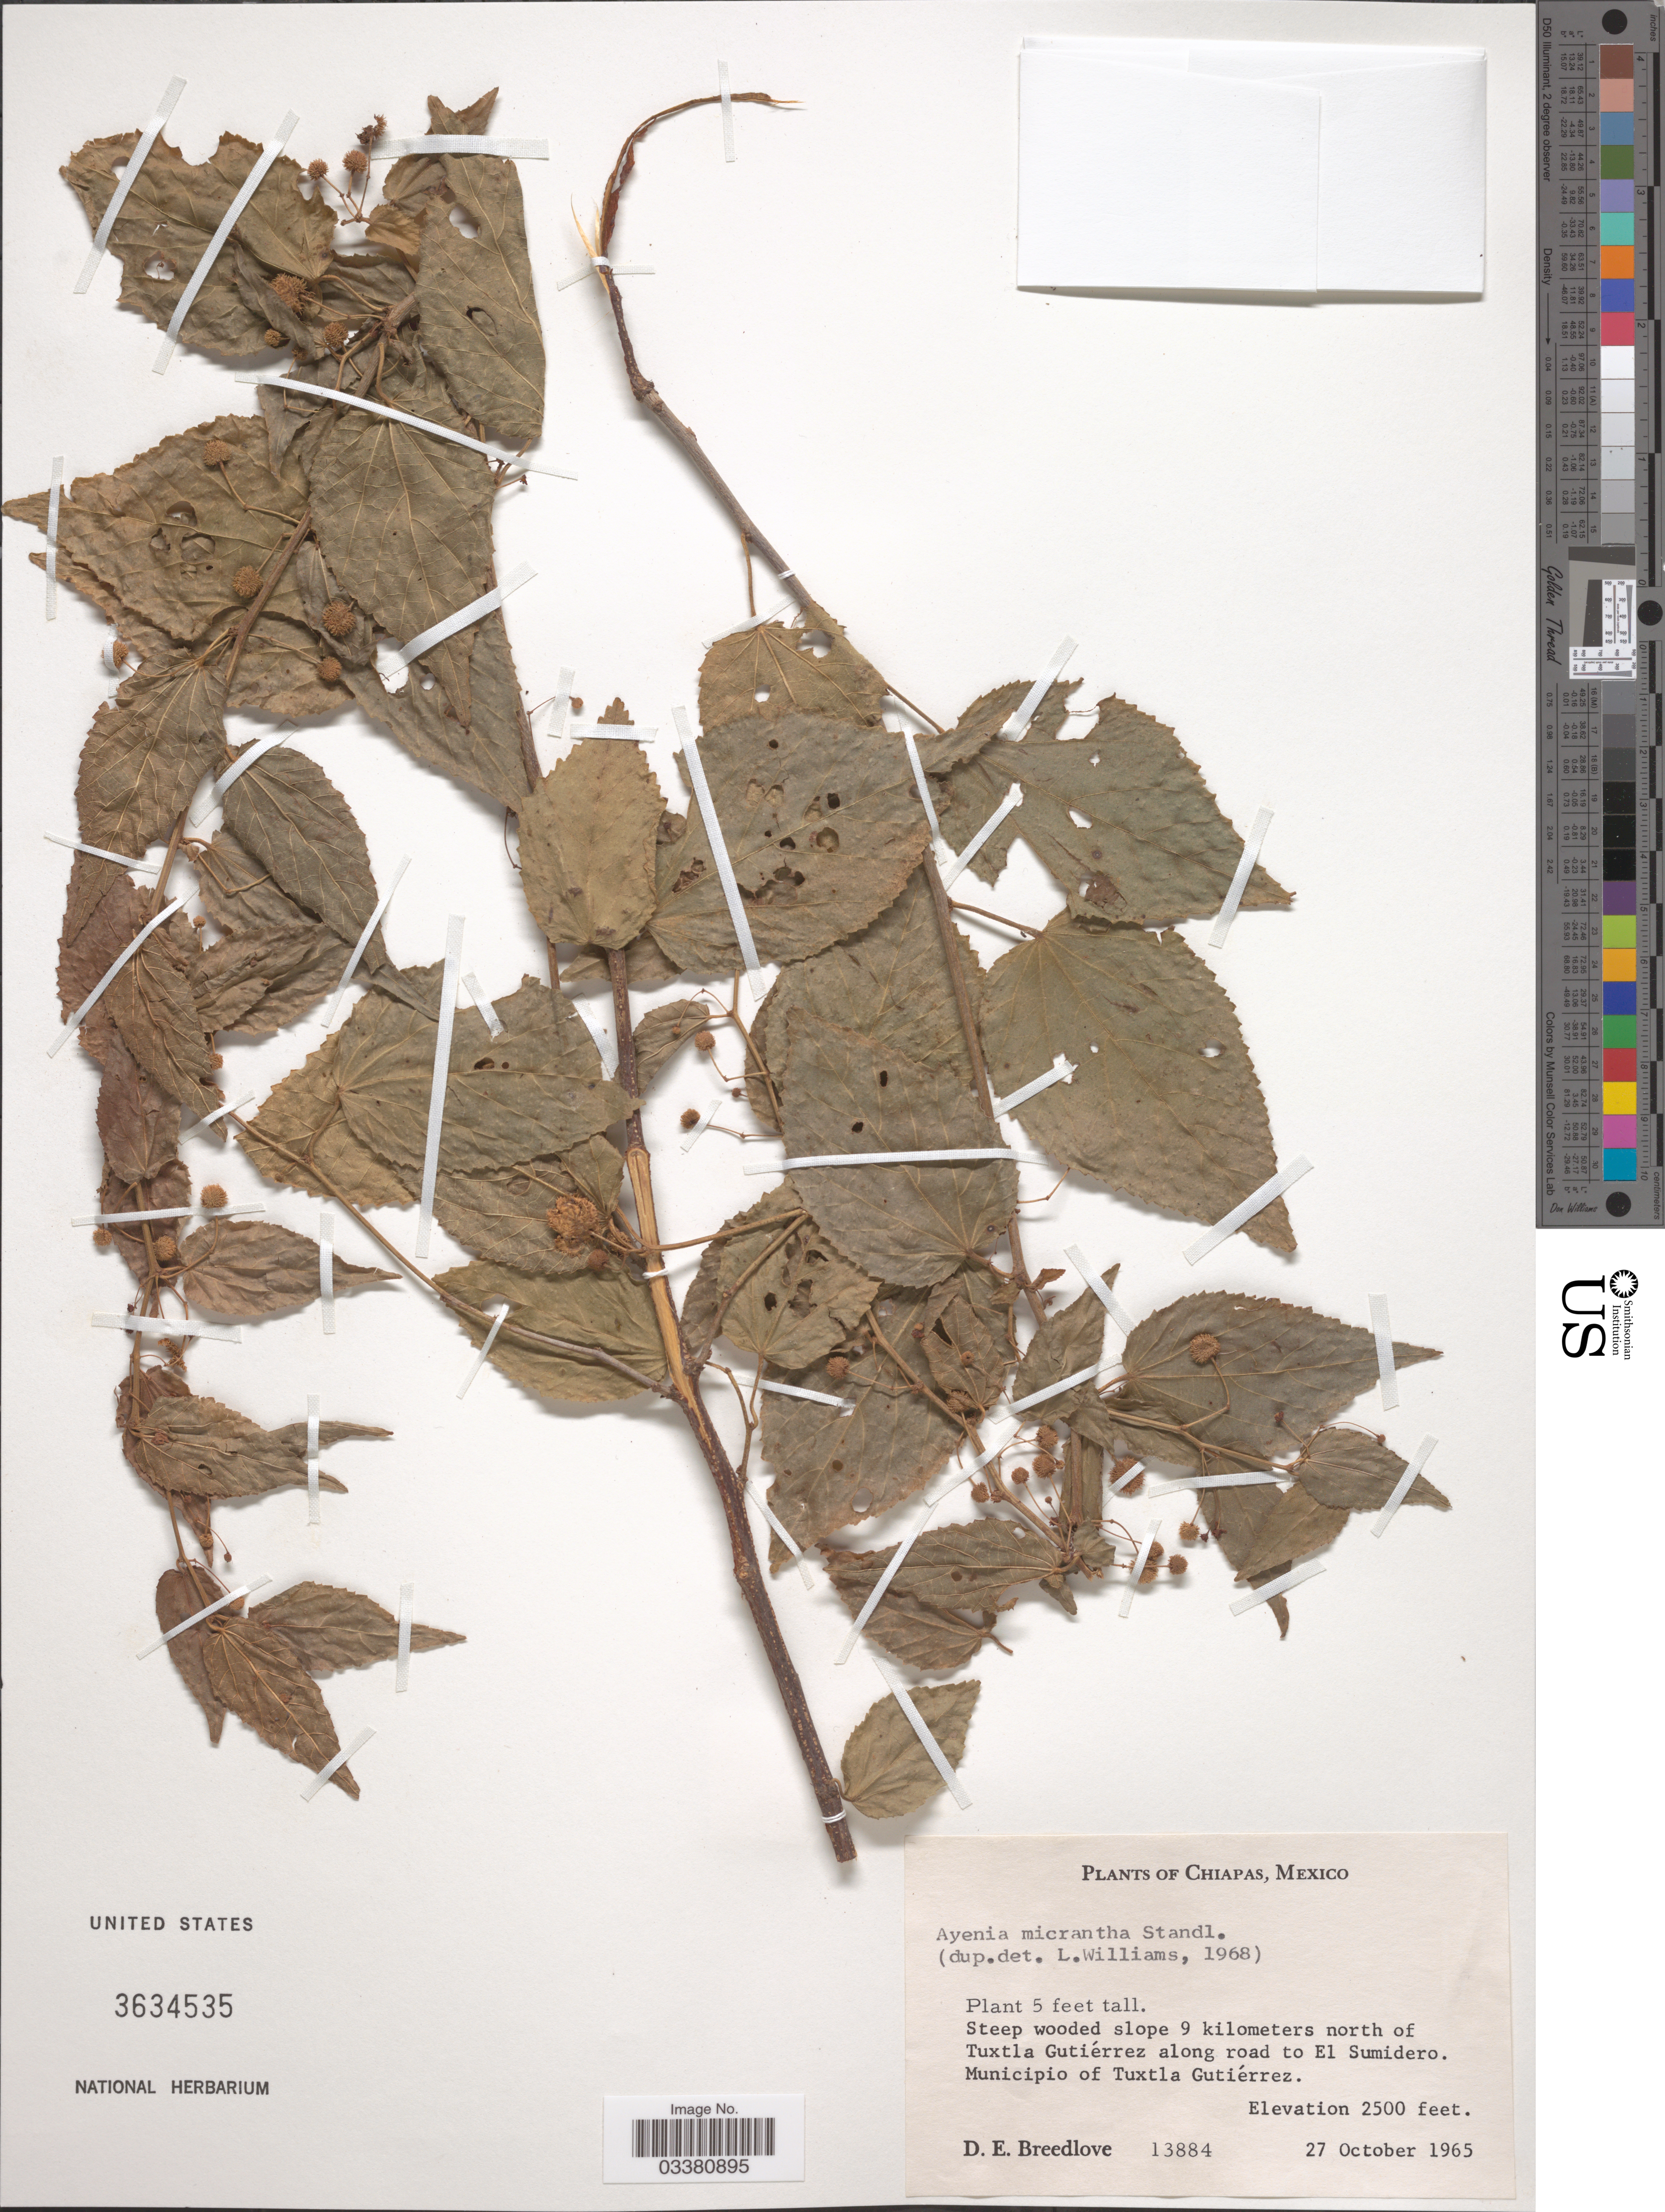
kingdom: Plantae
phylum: Tracheophyta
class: Magnoliopsida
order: Malvales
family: Malvaceae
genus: Ayenia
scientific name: Ayenia micrantha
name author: Standl.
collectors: D. E. Breedlove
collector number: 13884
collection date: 1965-10-27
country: Mexico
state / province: Chiapas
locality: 9 kilometers north of Tuxtla Gutiérrez along road to El Sumidero. Municipio of Tuxtla Gutiérrez.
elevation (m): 762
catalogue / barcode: US 3634535